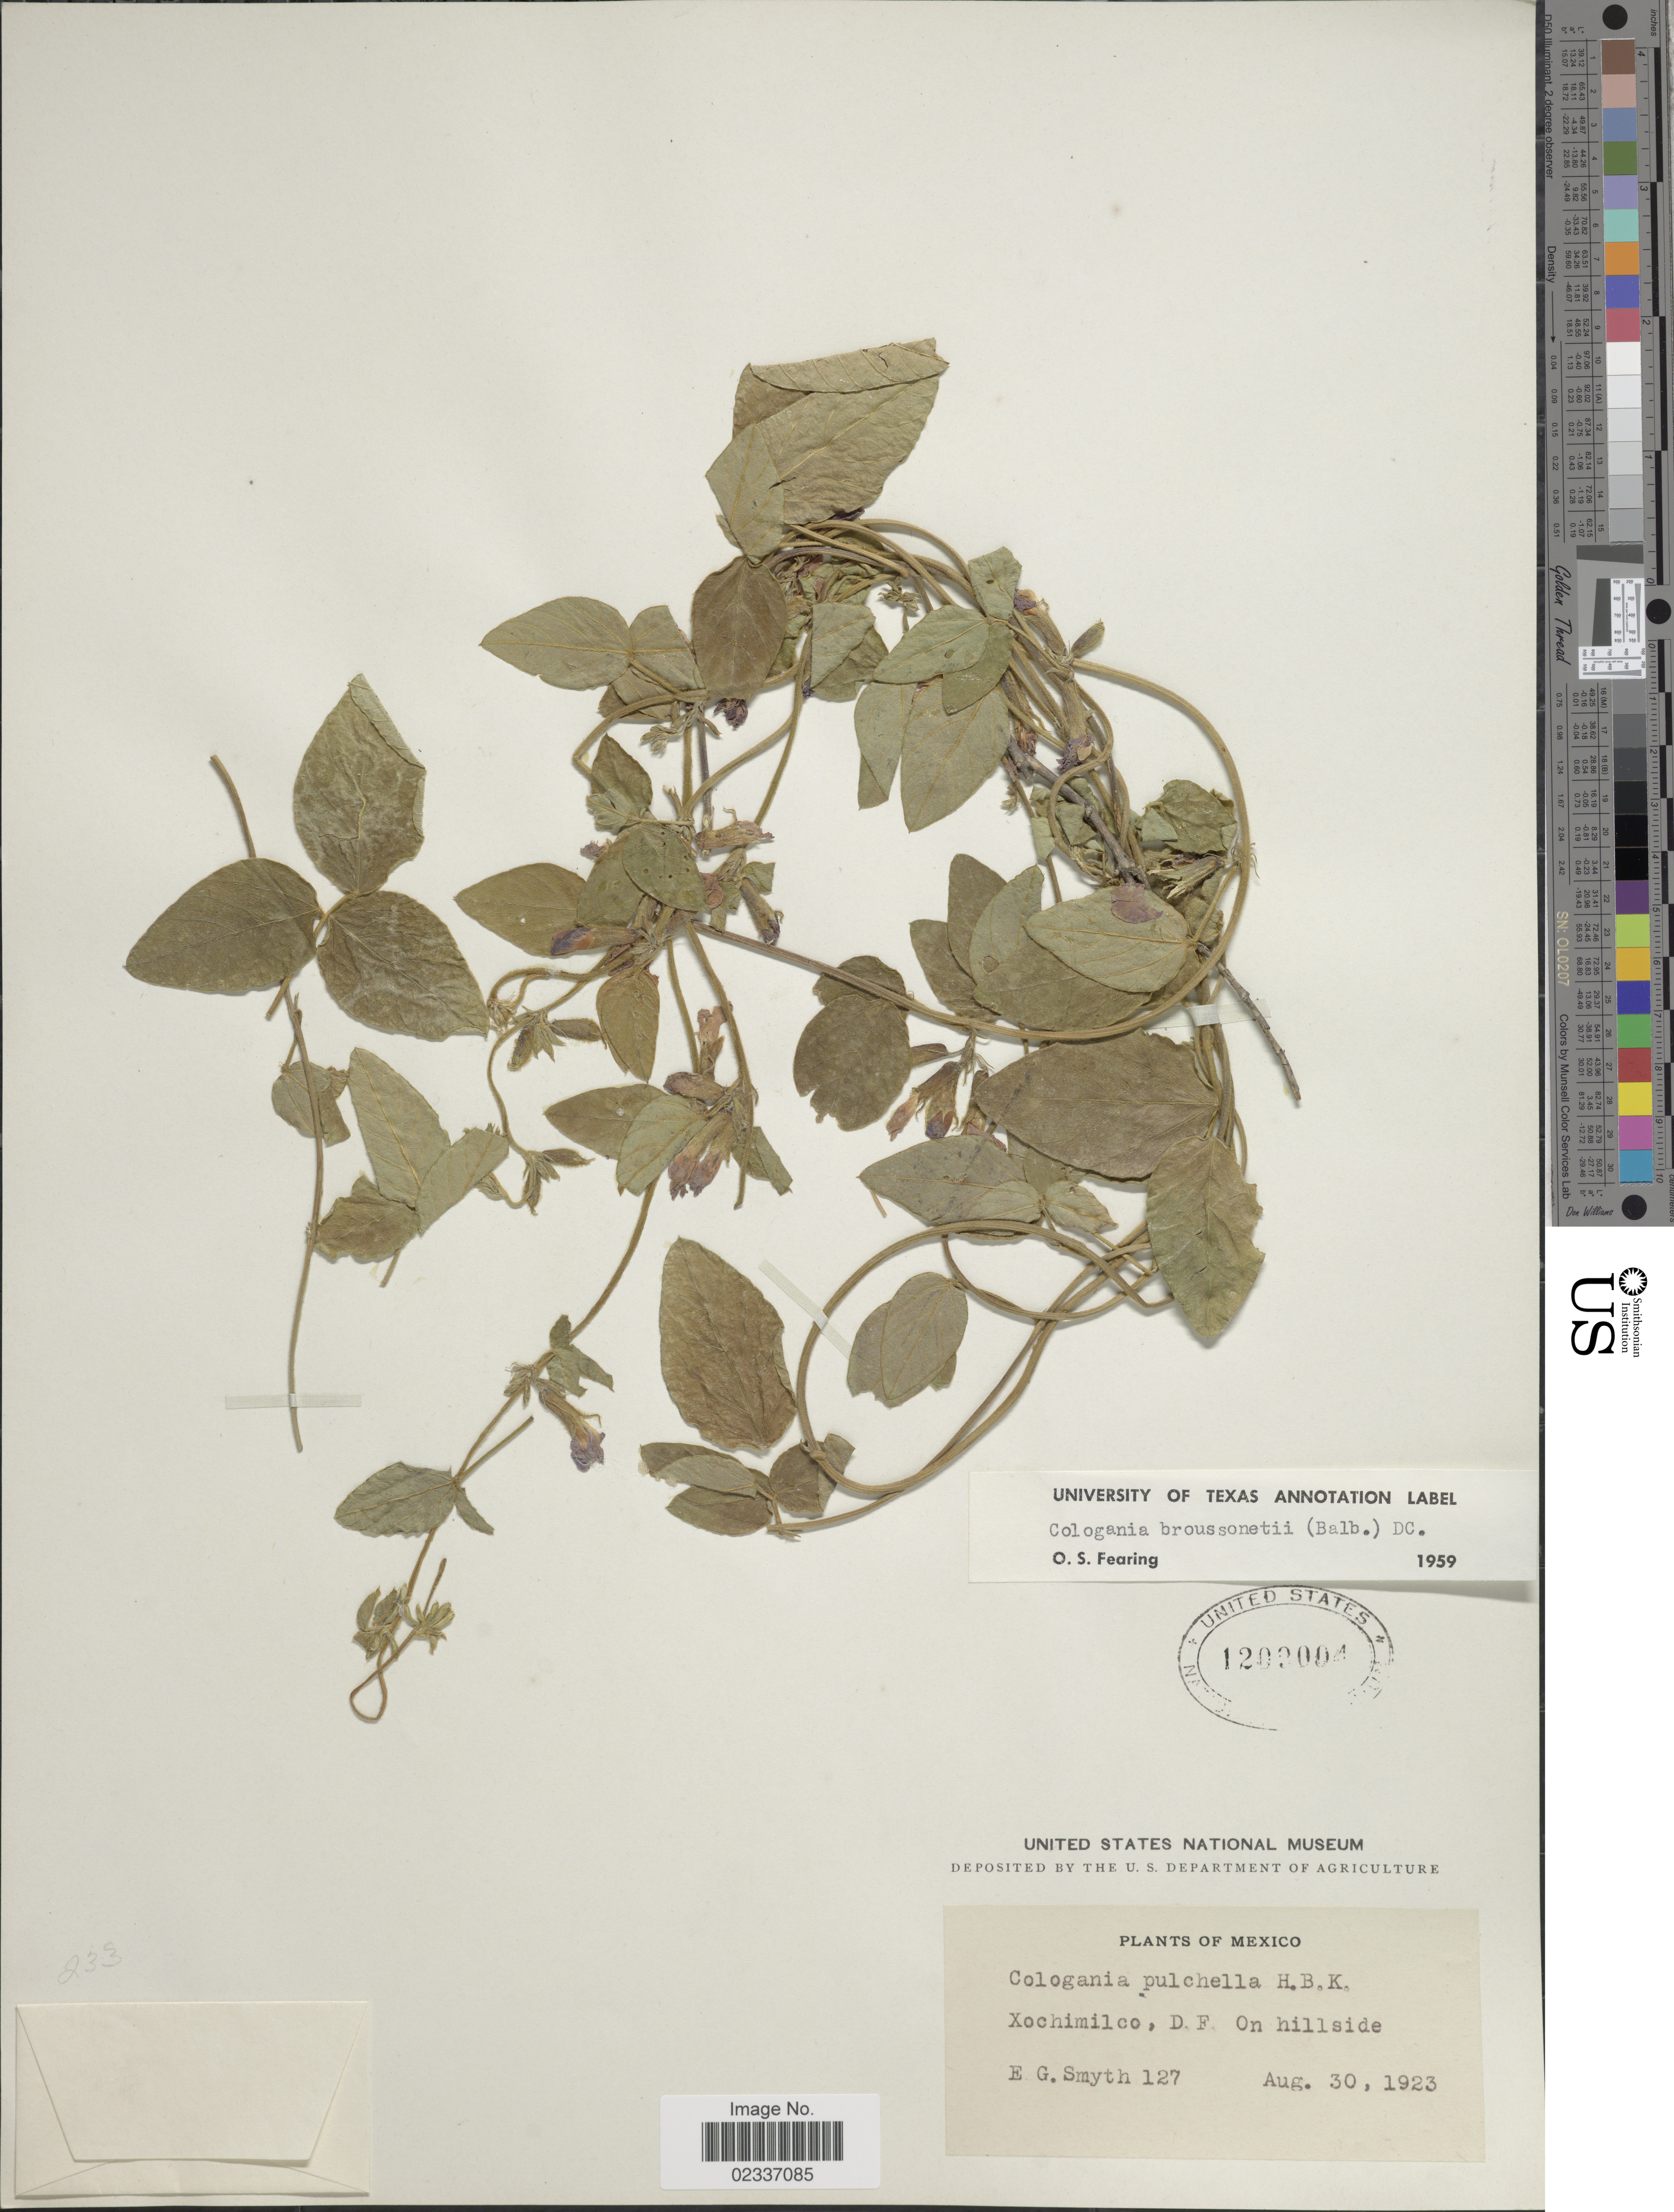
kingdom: Plantae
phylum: Tracheophyta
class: Magnoliopsida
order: Fabales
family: Fabaceae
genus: Cologania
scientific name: Cologania broussonetii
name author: (Balb.) DC.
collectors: E. Smyth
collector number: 127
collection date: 1923-08-30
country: Mexico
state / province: Distrito Federal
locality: Xochimilco, D.F. On hillside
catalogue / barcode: US 1209004